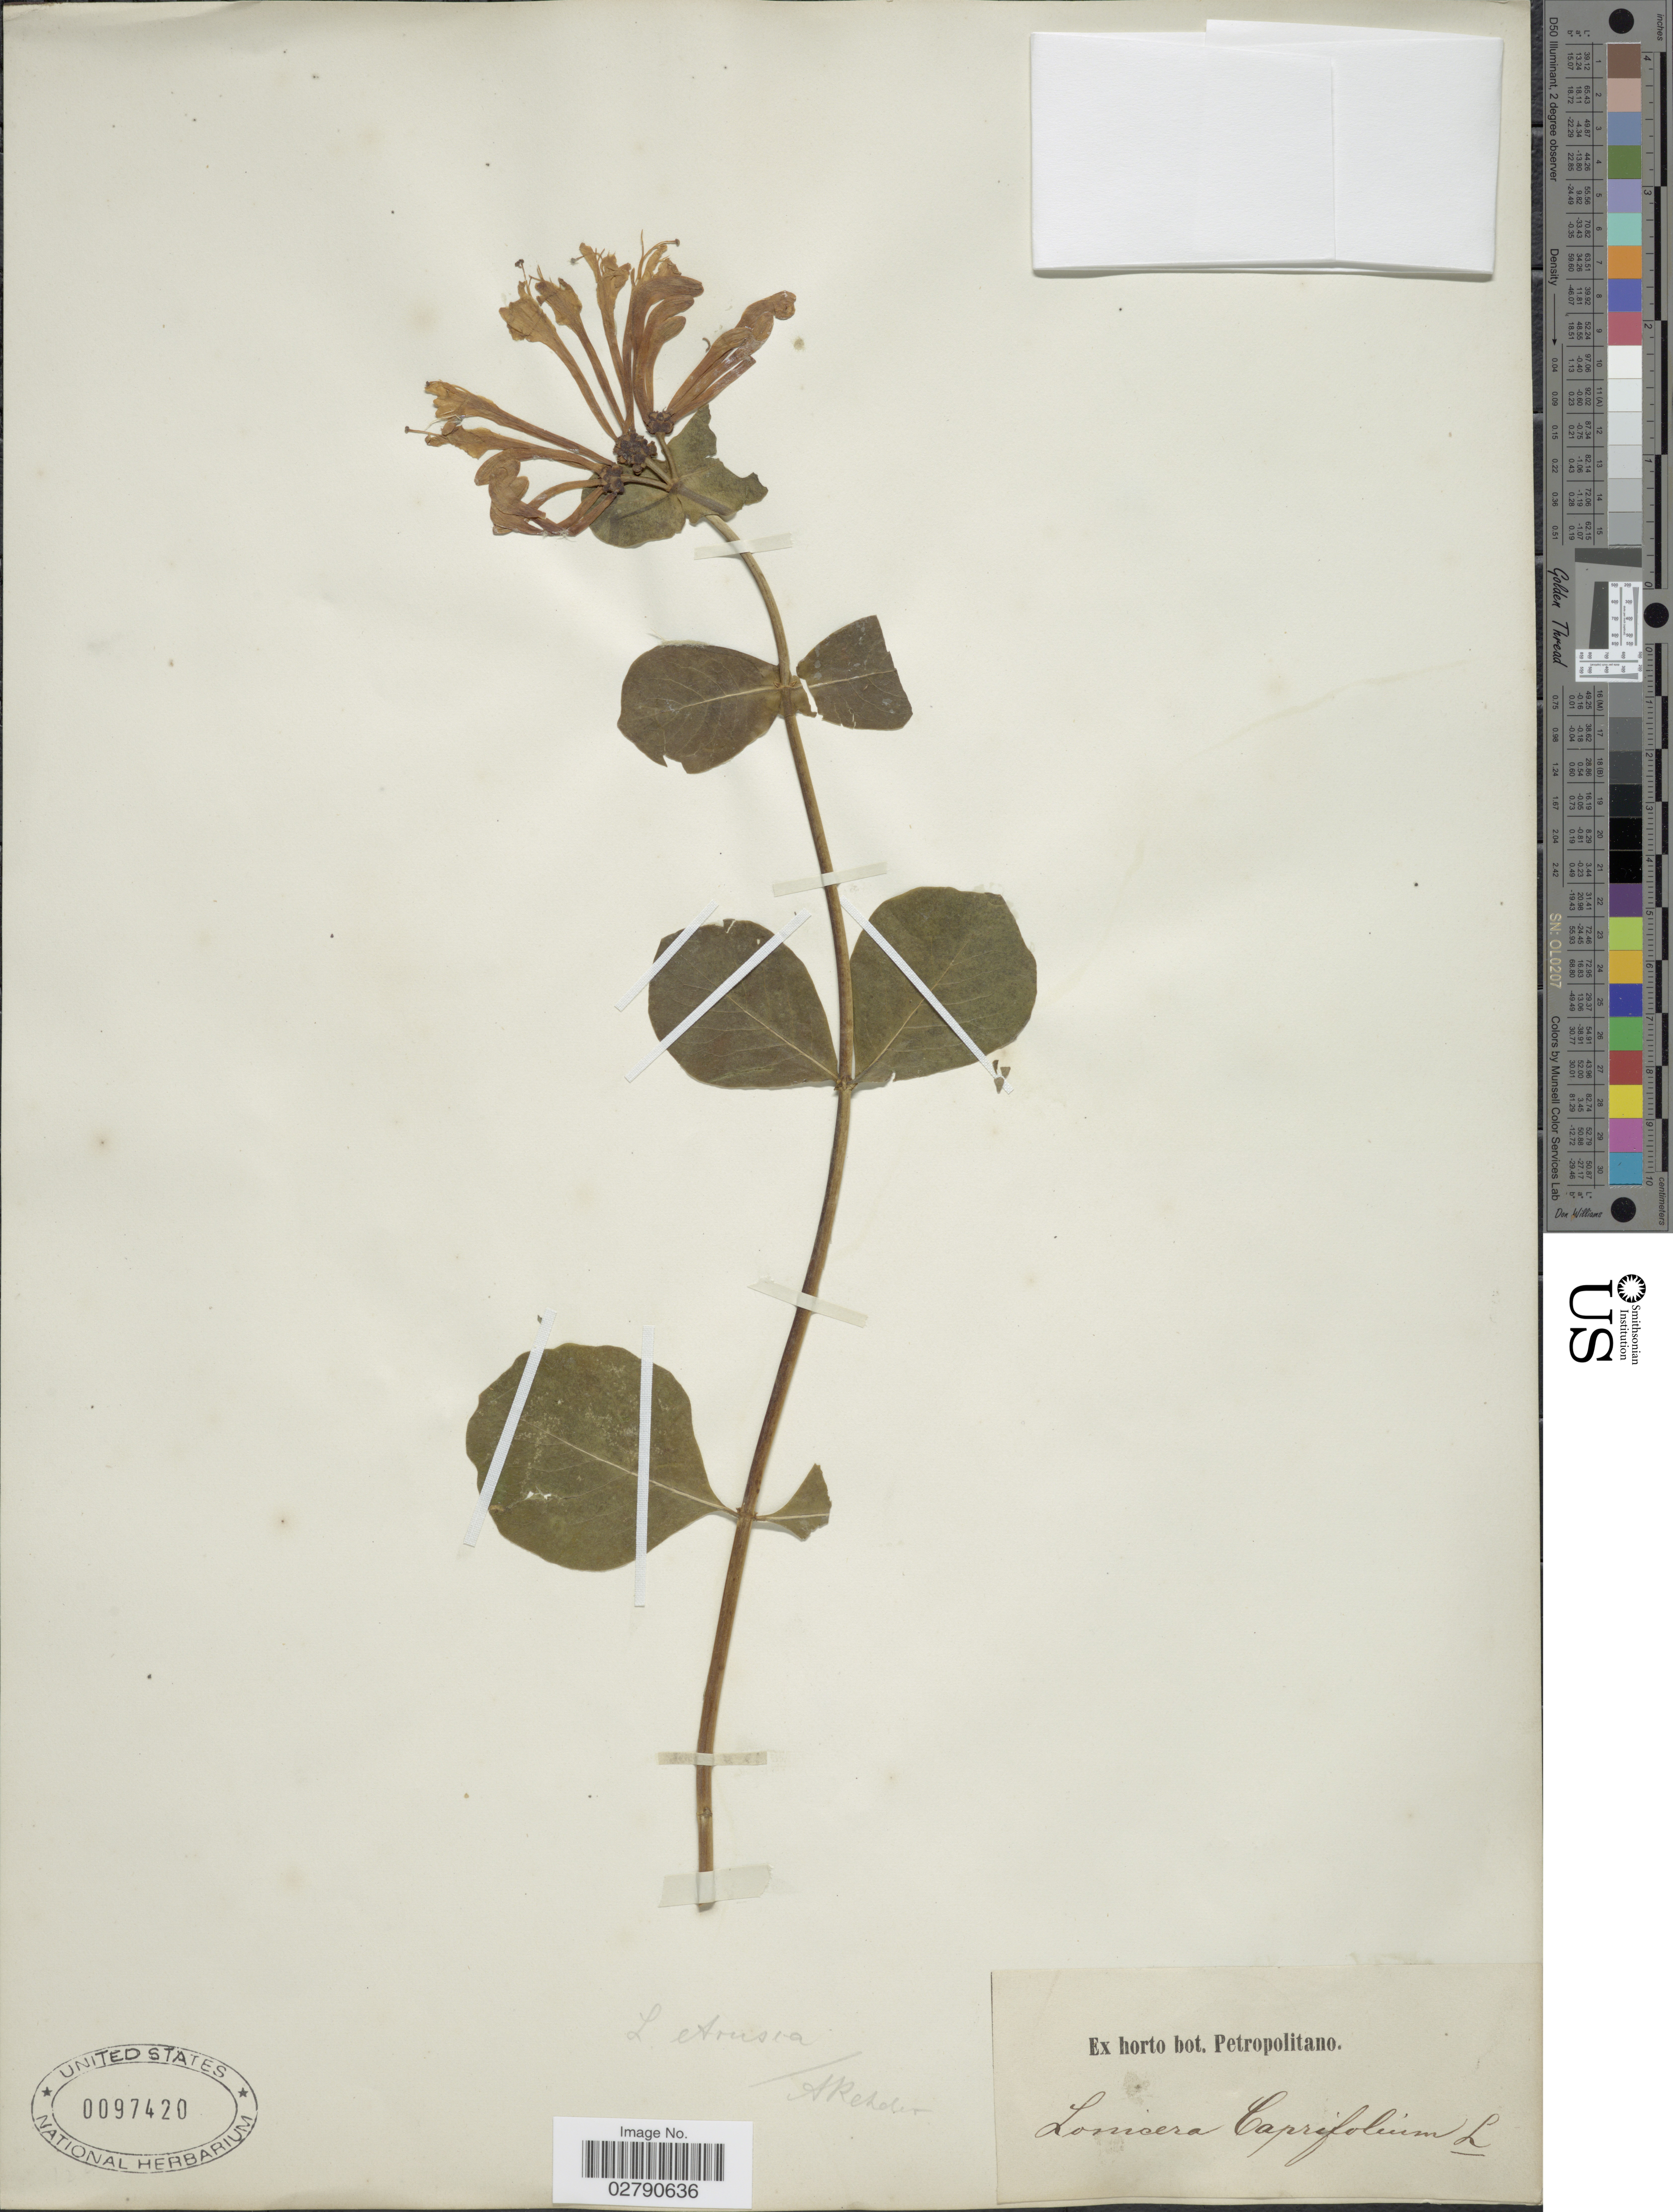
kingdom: Plantae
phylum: Tracheophyta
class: Magnoliopsida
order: Dipsacales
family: Caprifoliaceae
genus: Lonicera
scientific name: Lonicera etrusca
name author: Santi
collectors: ex Horto Bot. Petropolitano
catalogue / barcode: US 97420